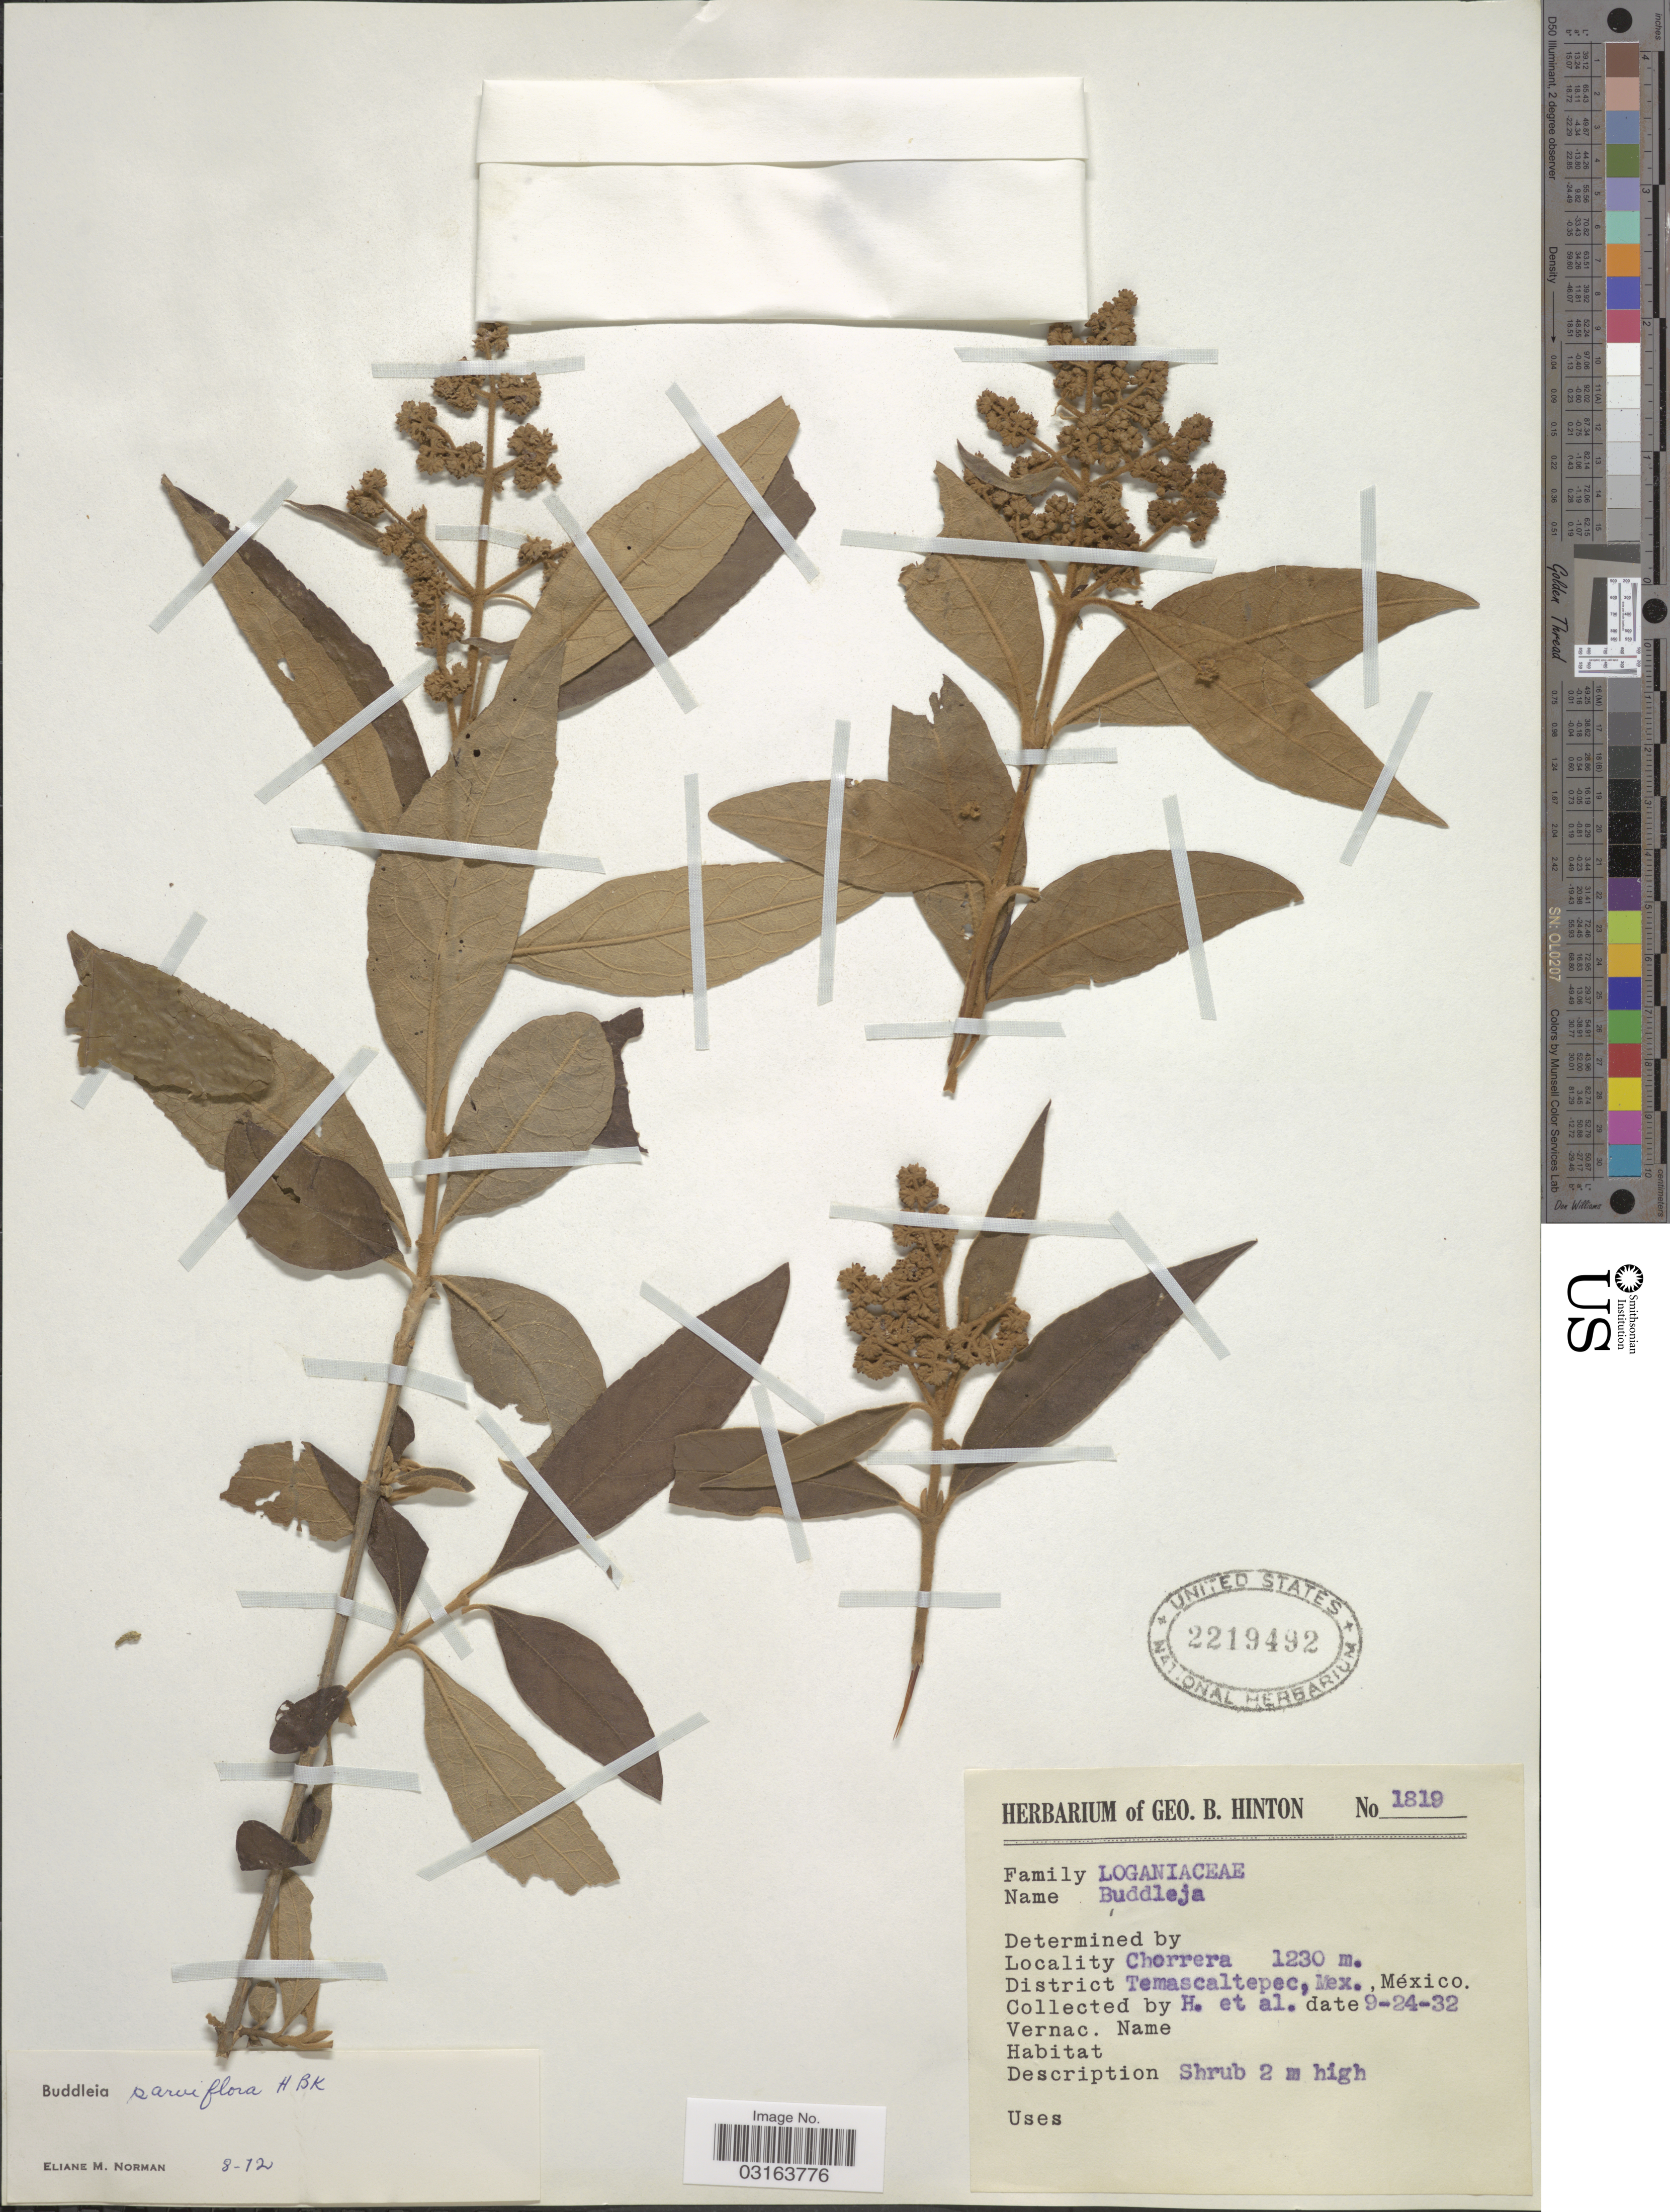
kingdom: Plantae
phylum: Tracheophyta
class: Magnoliopsida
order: Lamiales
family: Scrophulariaceae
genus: Buddleja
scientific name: Buddleja parviflora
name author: Kunth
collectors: G. B. Hinton & et al.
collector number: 1819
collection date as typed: Transcribed d/m/y: 24/9/32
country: Mexico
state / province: México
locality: Chorrera. District Temascaltepec.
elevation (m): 1230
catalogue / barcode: US 2219492